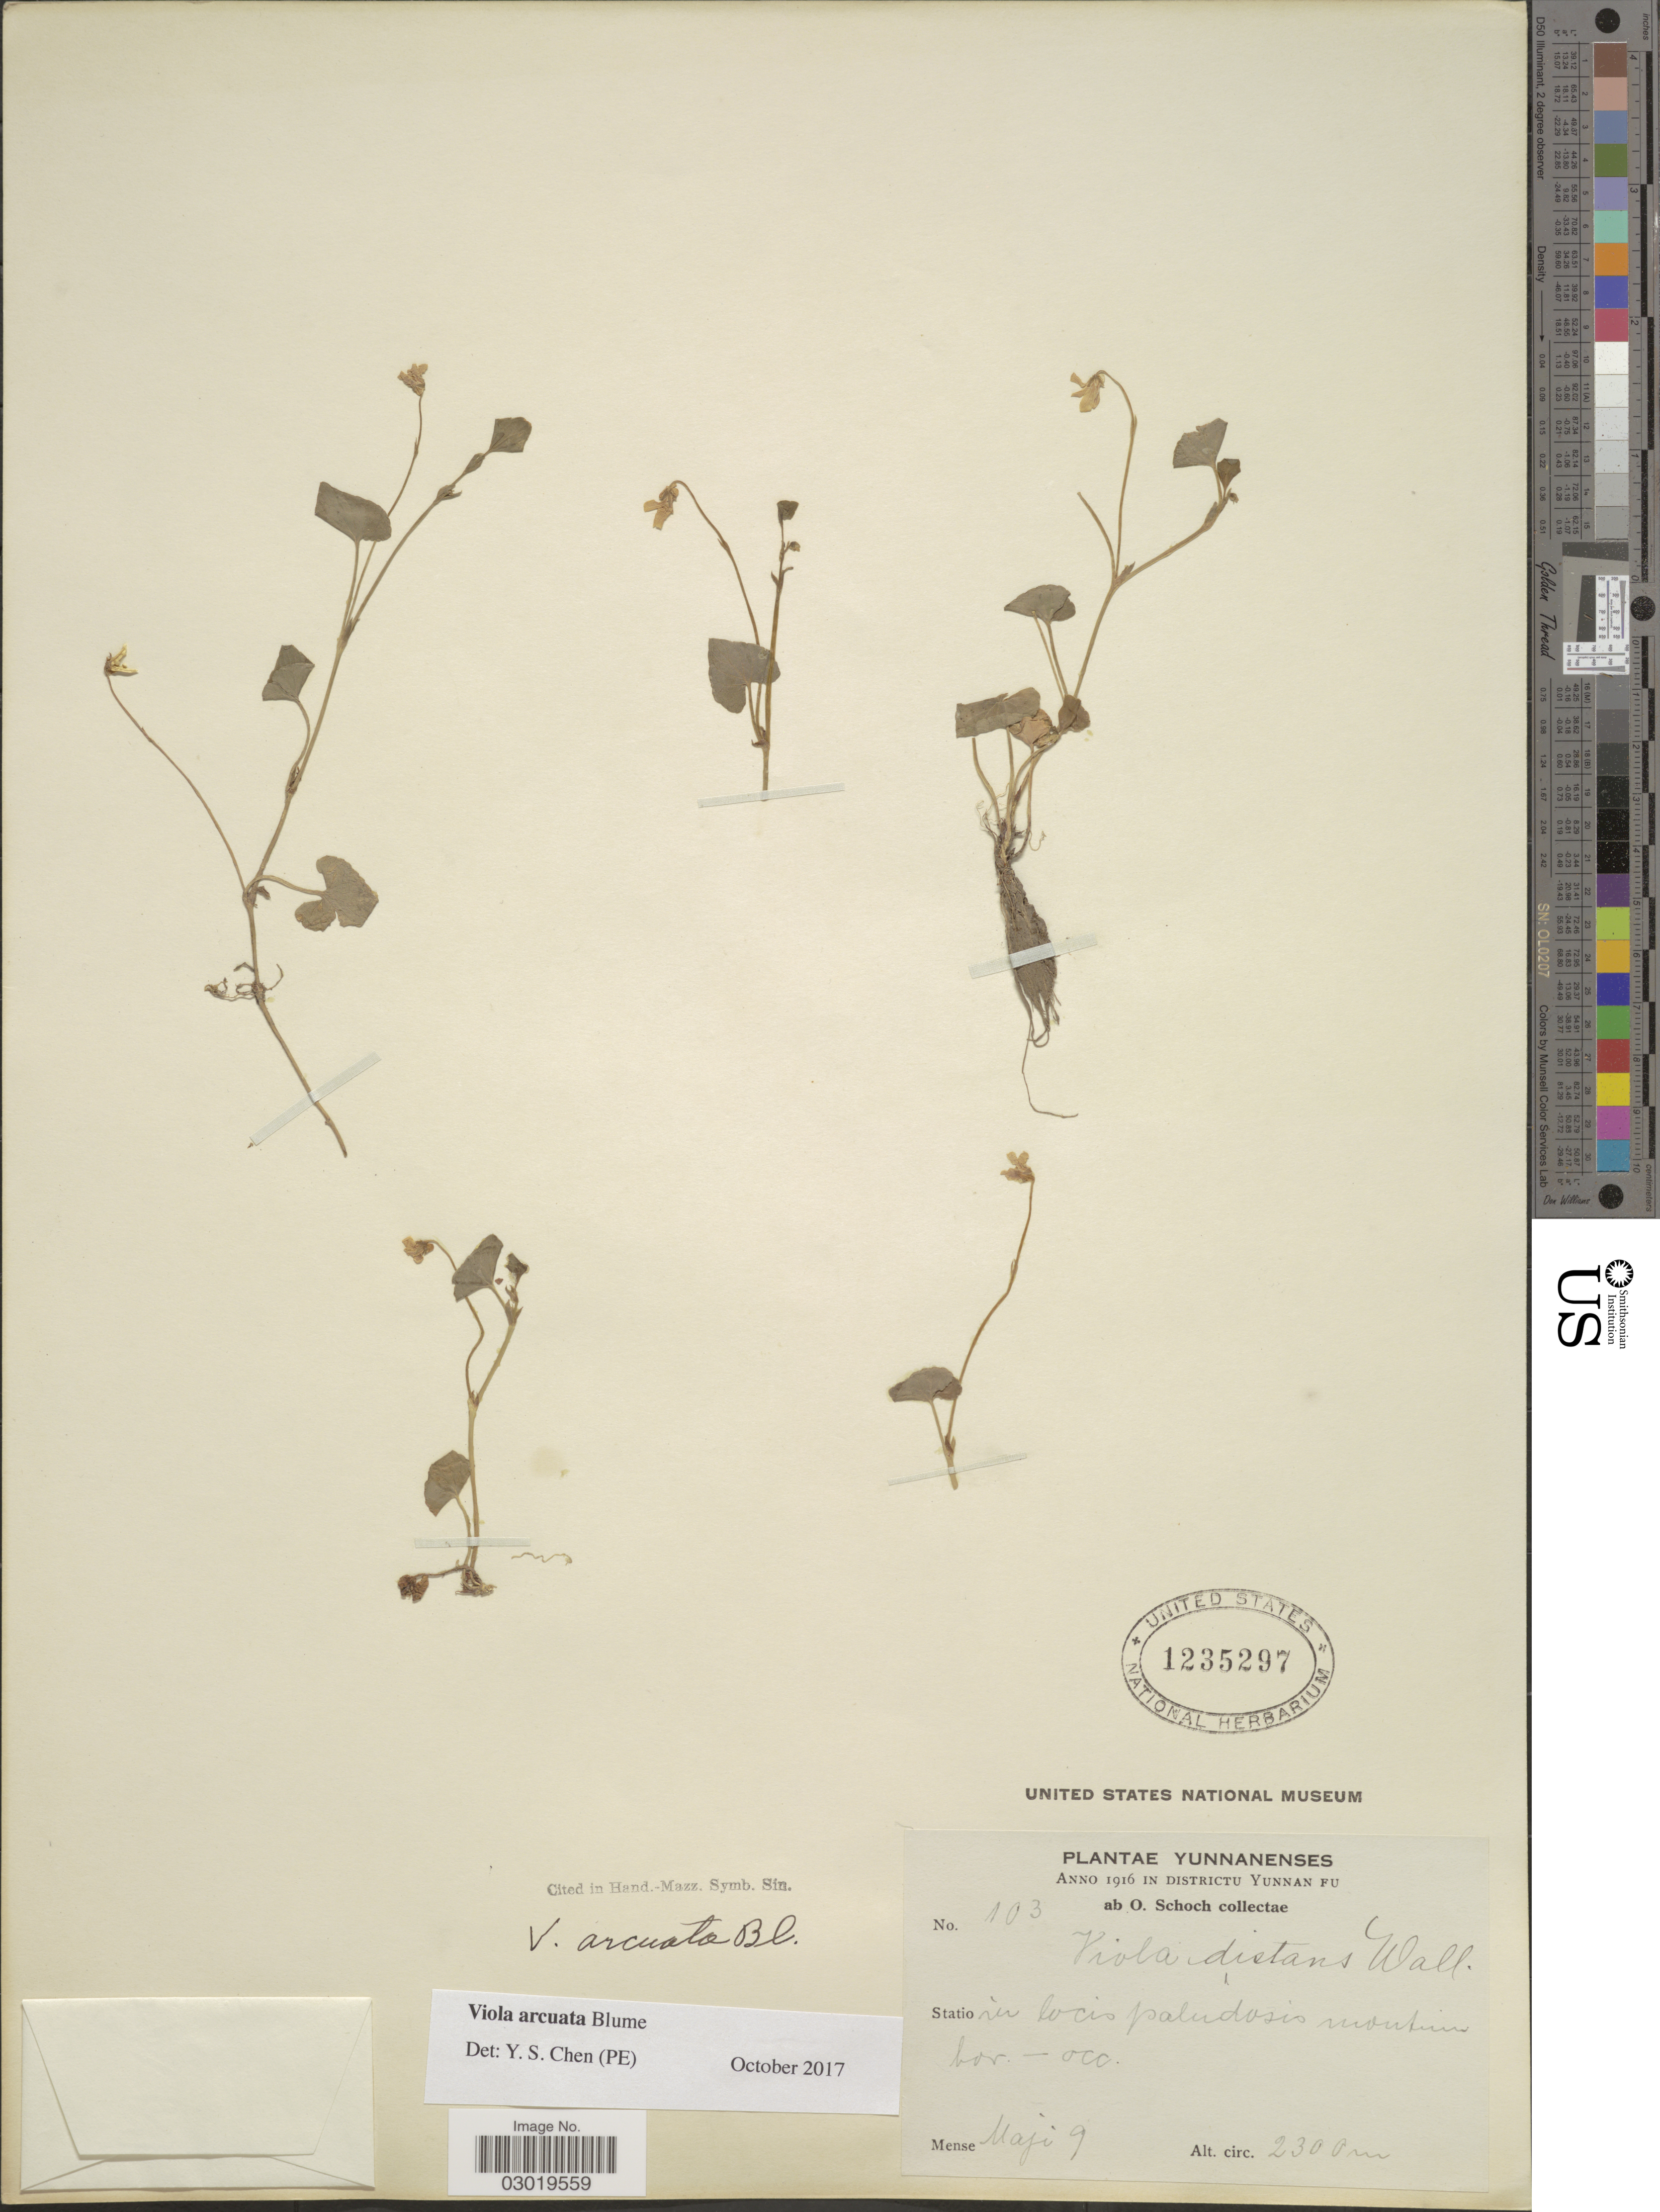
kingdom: Plantae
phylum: Tracheophyta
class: Magnoliopsida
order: Malpighiales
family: Violaceae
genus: Viola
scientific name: Viola arcuata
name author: Blume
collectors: O. Schoch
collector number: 103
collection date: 1916-05-09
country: China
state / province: Yunnan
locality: Districtu Yunnan Fu, Statio in locis paludosis mountain bor.-occ.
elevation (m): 2300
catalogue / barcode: US 1235297